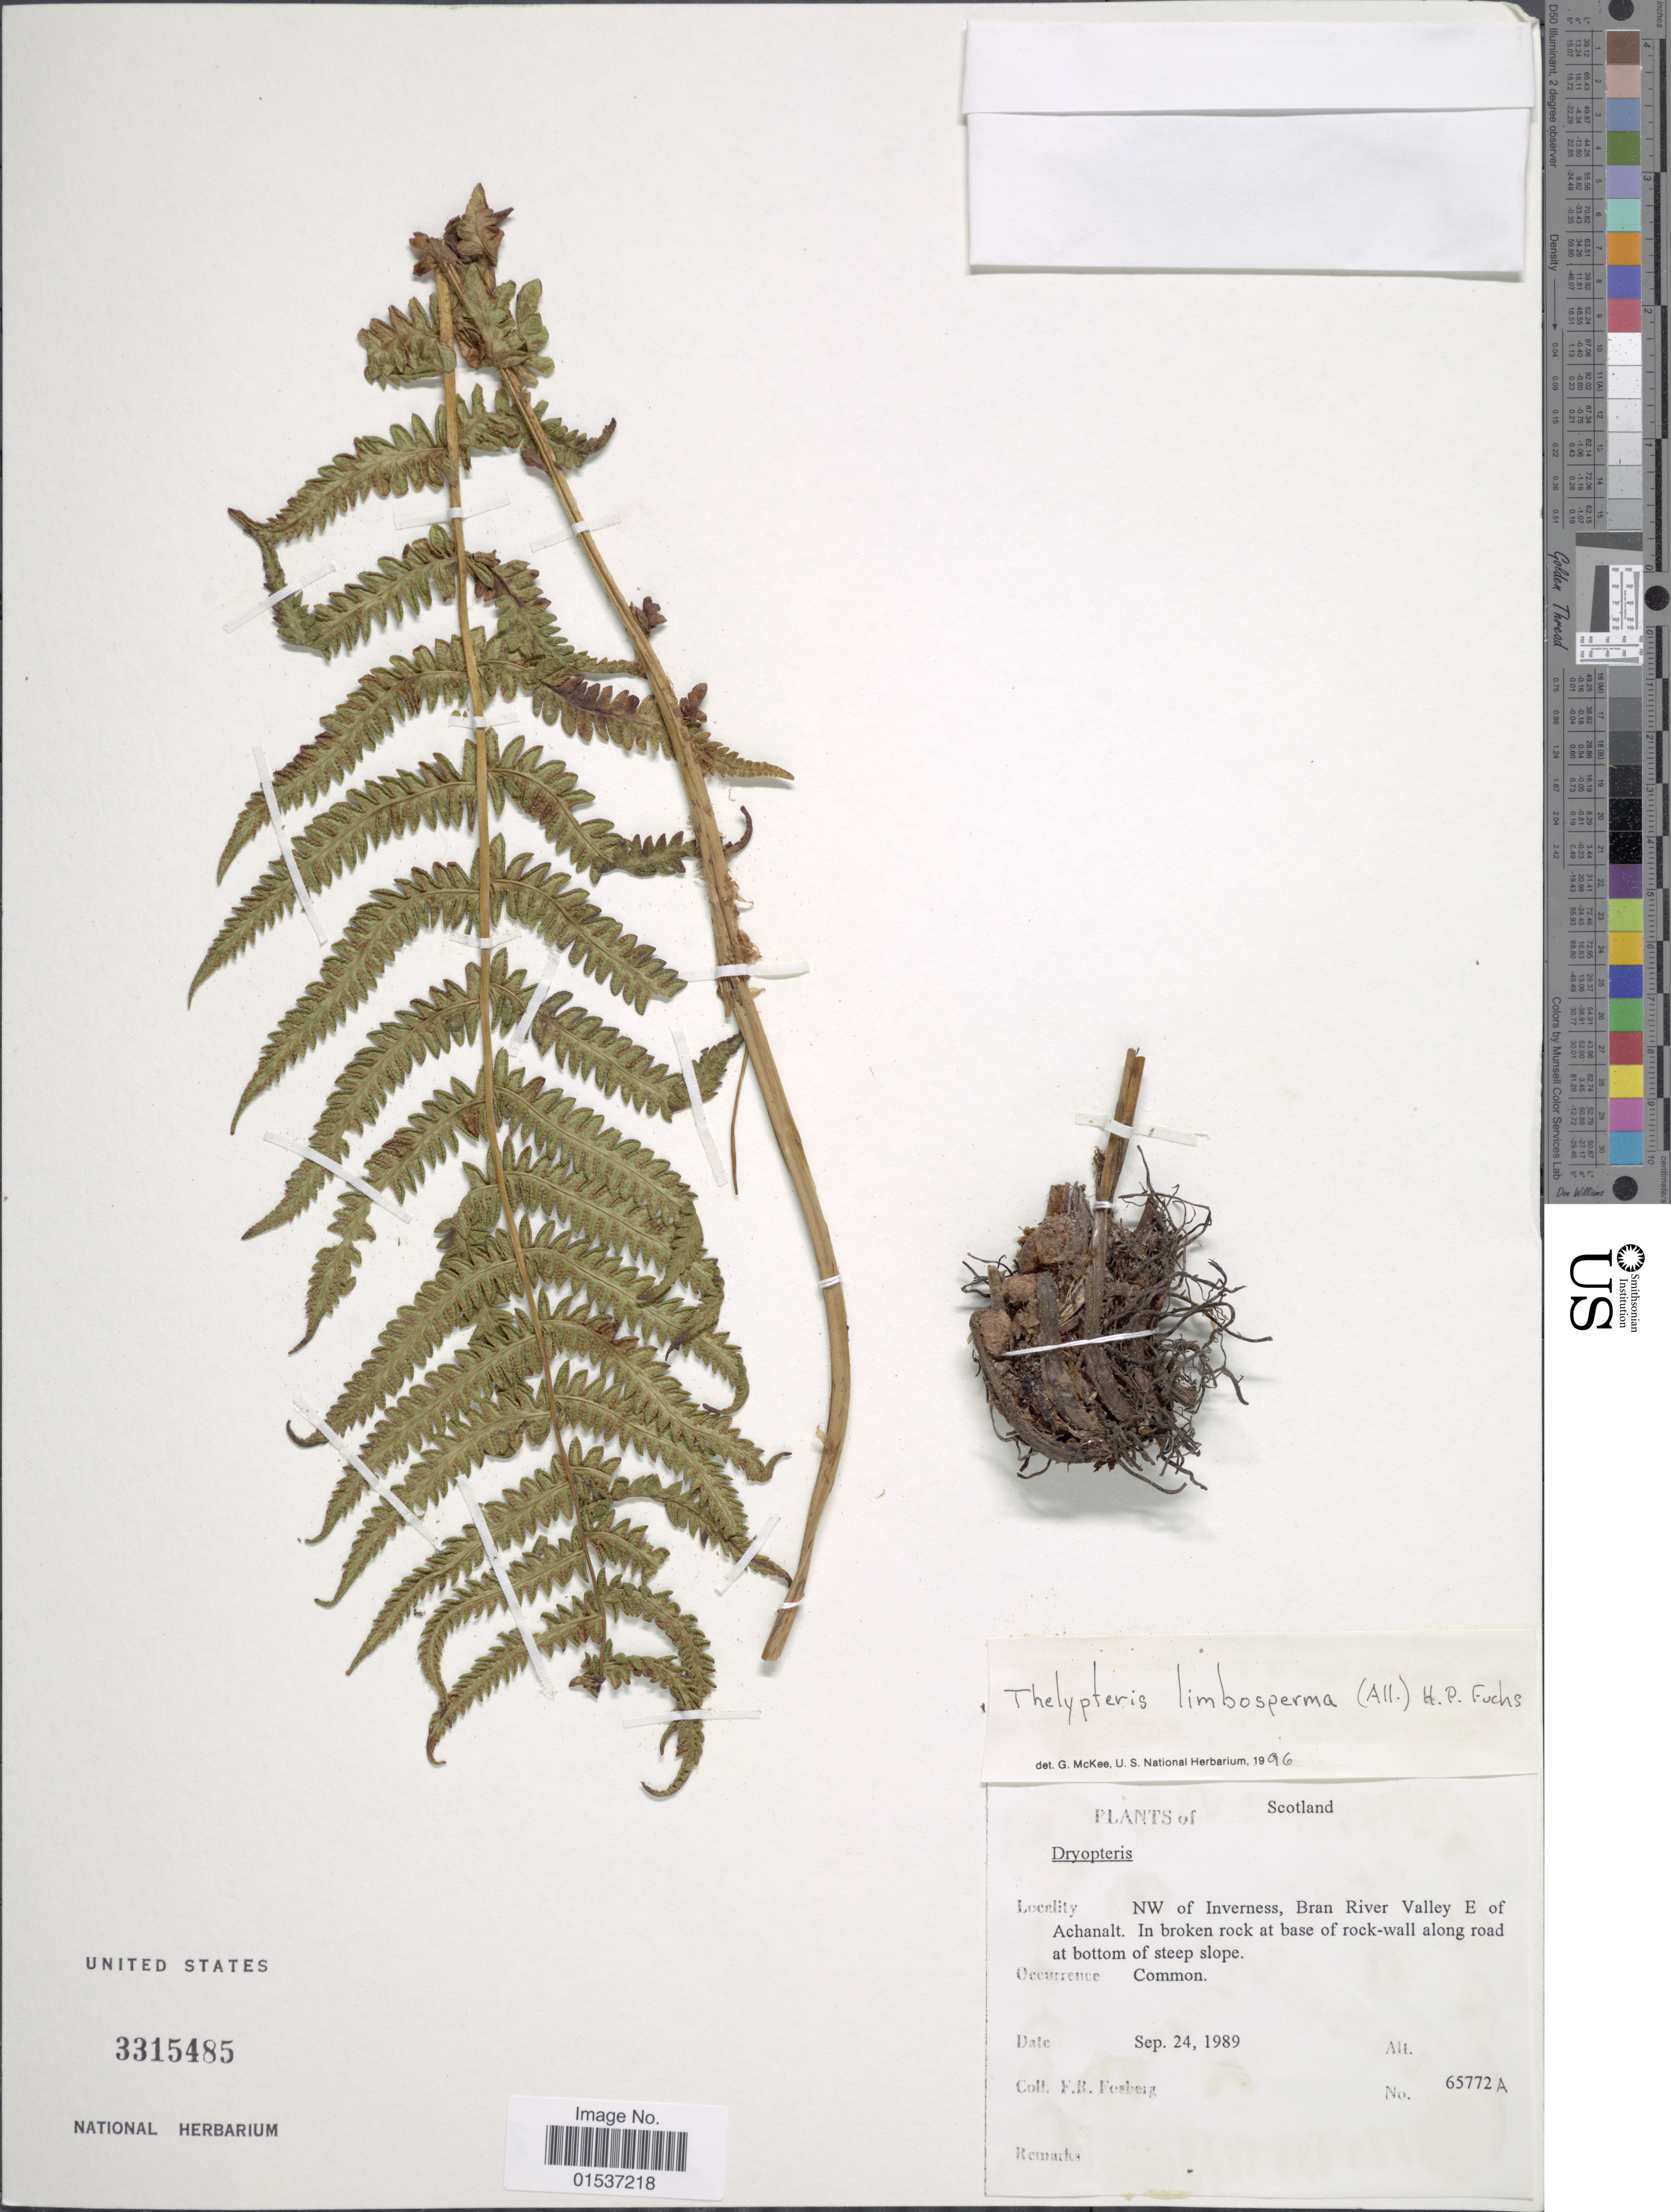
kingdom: Plantae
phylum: Tracheophyta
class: Polypodiopsida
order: Polypodiales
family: Thelypteridaceae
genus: Oreopteris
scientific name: Oreopteris limbosperma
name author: (All.) K. Iwats.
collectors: F. R. Fosberg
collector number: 65772A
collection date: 1989-09-24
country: United Kingdom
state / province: Scotland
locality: Scotland. NW of Inverness, Bran River Valley E of Achanalt.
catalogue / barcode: US 3315485